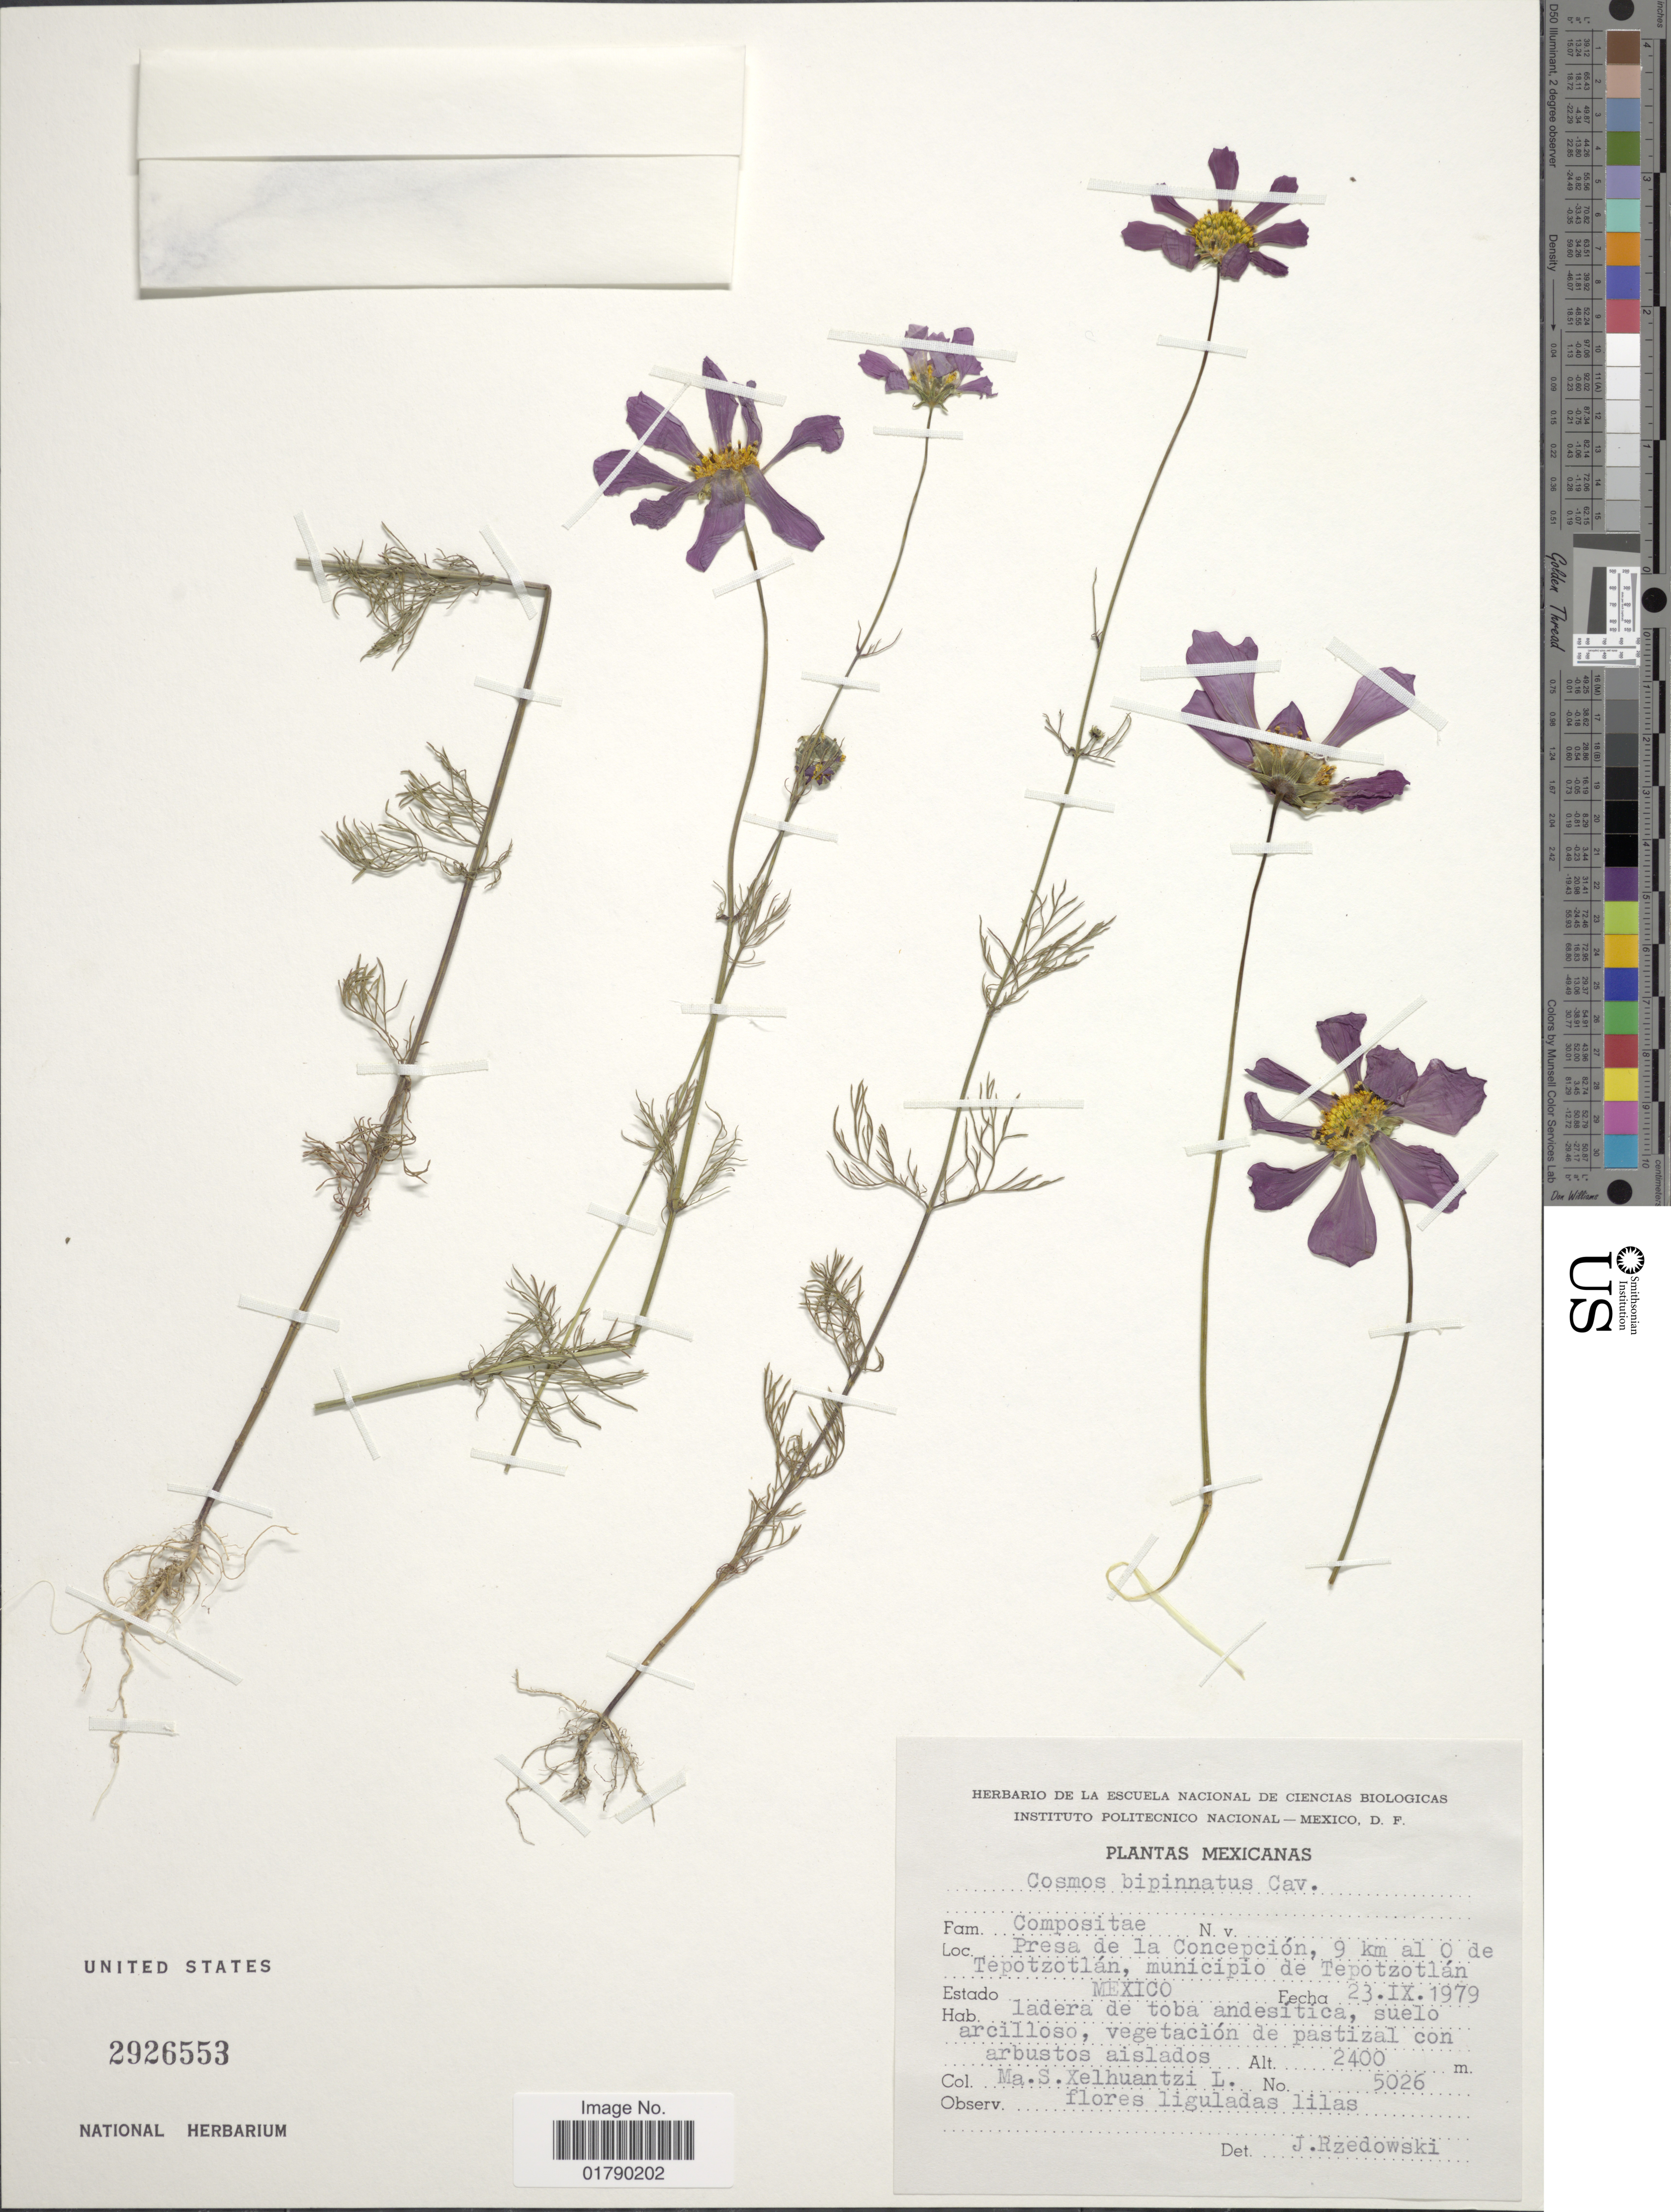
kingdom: Plantae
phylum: Tracheophyta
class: Magnoliopsida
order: Asterales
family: Asteraceae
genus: Cosmos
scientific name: Cosmos bipinnatus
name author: Cav.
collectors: S. Xelhuantzi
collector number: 5026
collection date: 1979-09-23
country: Mexico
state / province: México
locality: Presa de la Concepcion, 9 km al O de Tepotzotlan, municipio de Tepotzotlan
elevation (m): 2400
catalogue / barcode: US 2926553